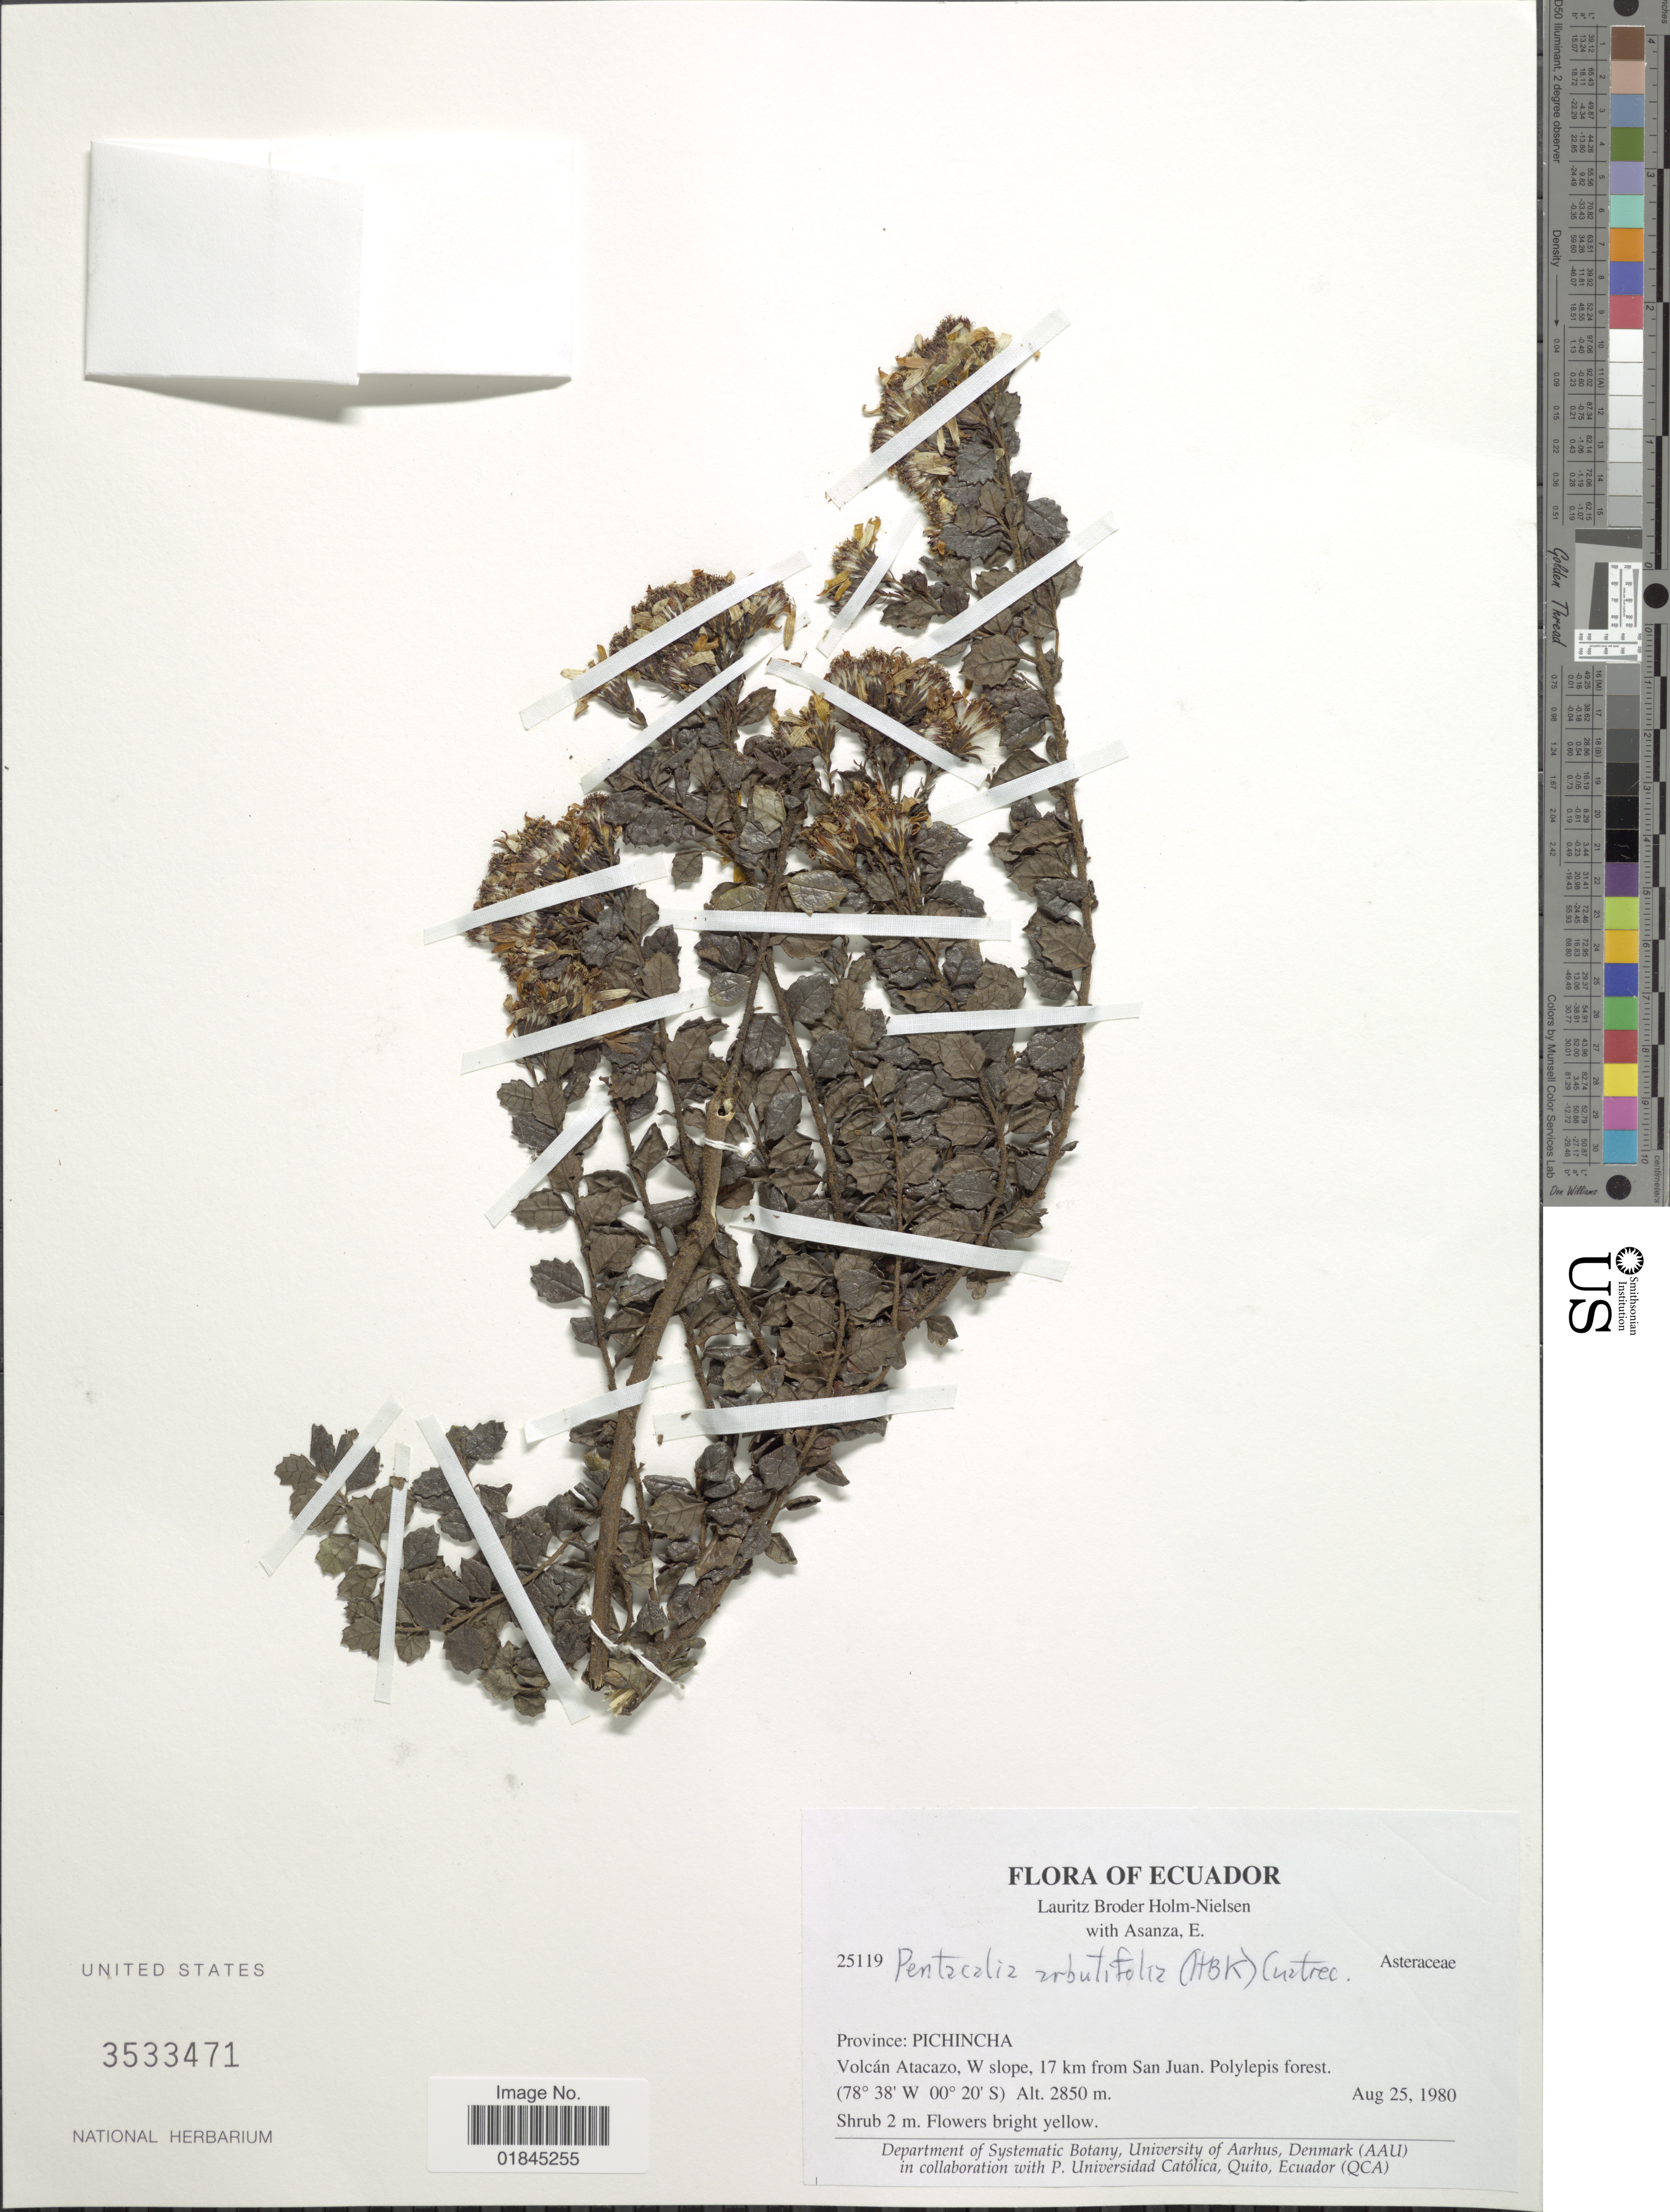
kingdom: Plantae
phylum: Tracheophyta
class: Magnoliopsida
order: Asterales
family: Asteraceae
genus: Pentacalia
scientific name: Pentacalia arbutifolia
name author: (Kunth) Cuatrec.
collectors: L. B. Holm-Nielsen & E. Asanza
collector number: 25119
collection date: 1980-08-25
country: Ecuador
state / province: Pichincha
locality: Province: Pichincha. Volcán Atacazo, W slope, 17 km from San Juan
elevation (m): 2850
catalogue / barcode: US 3533471